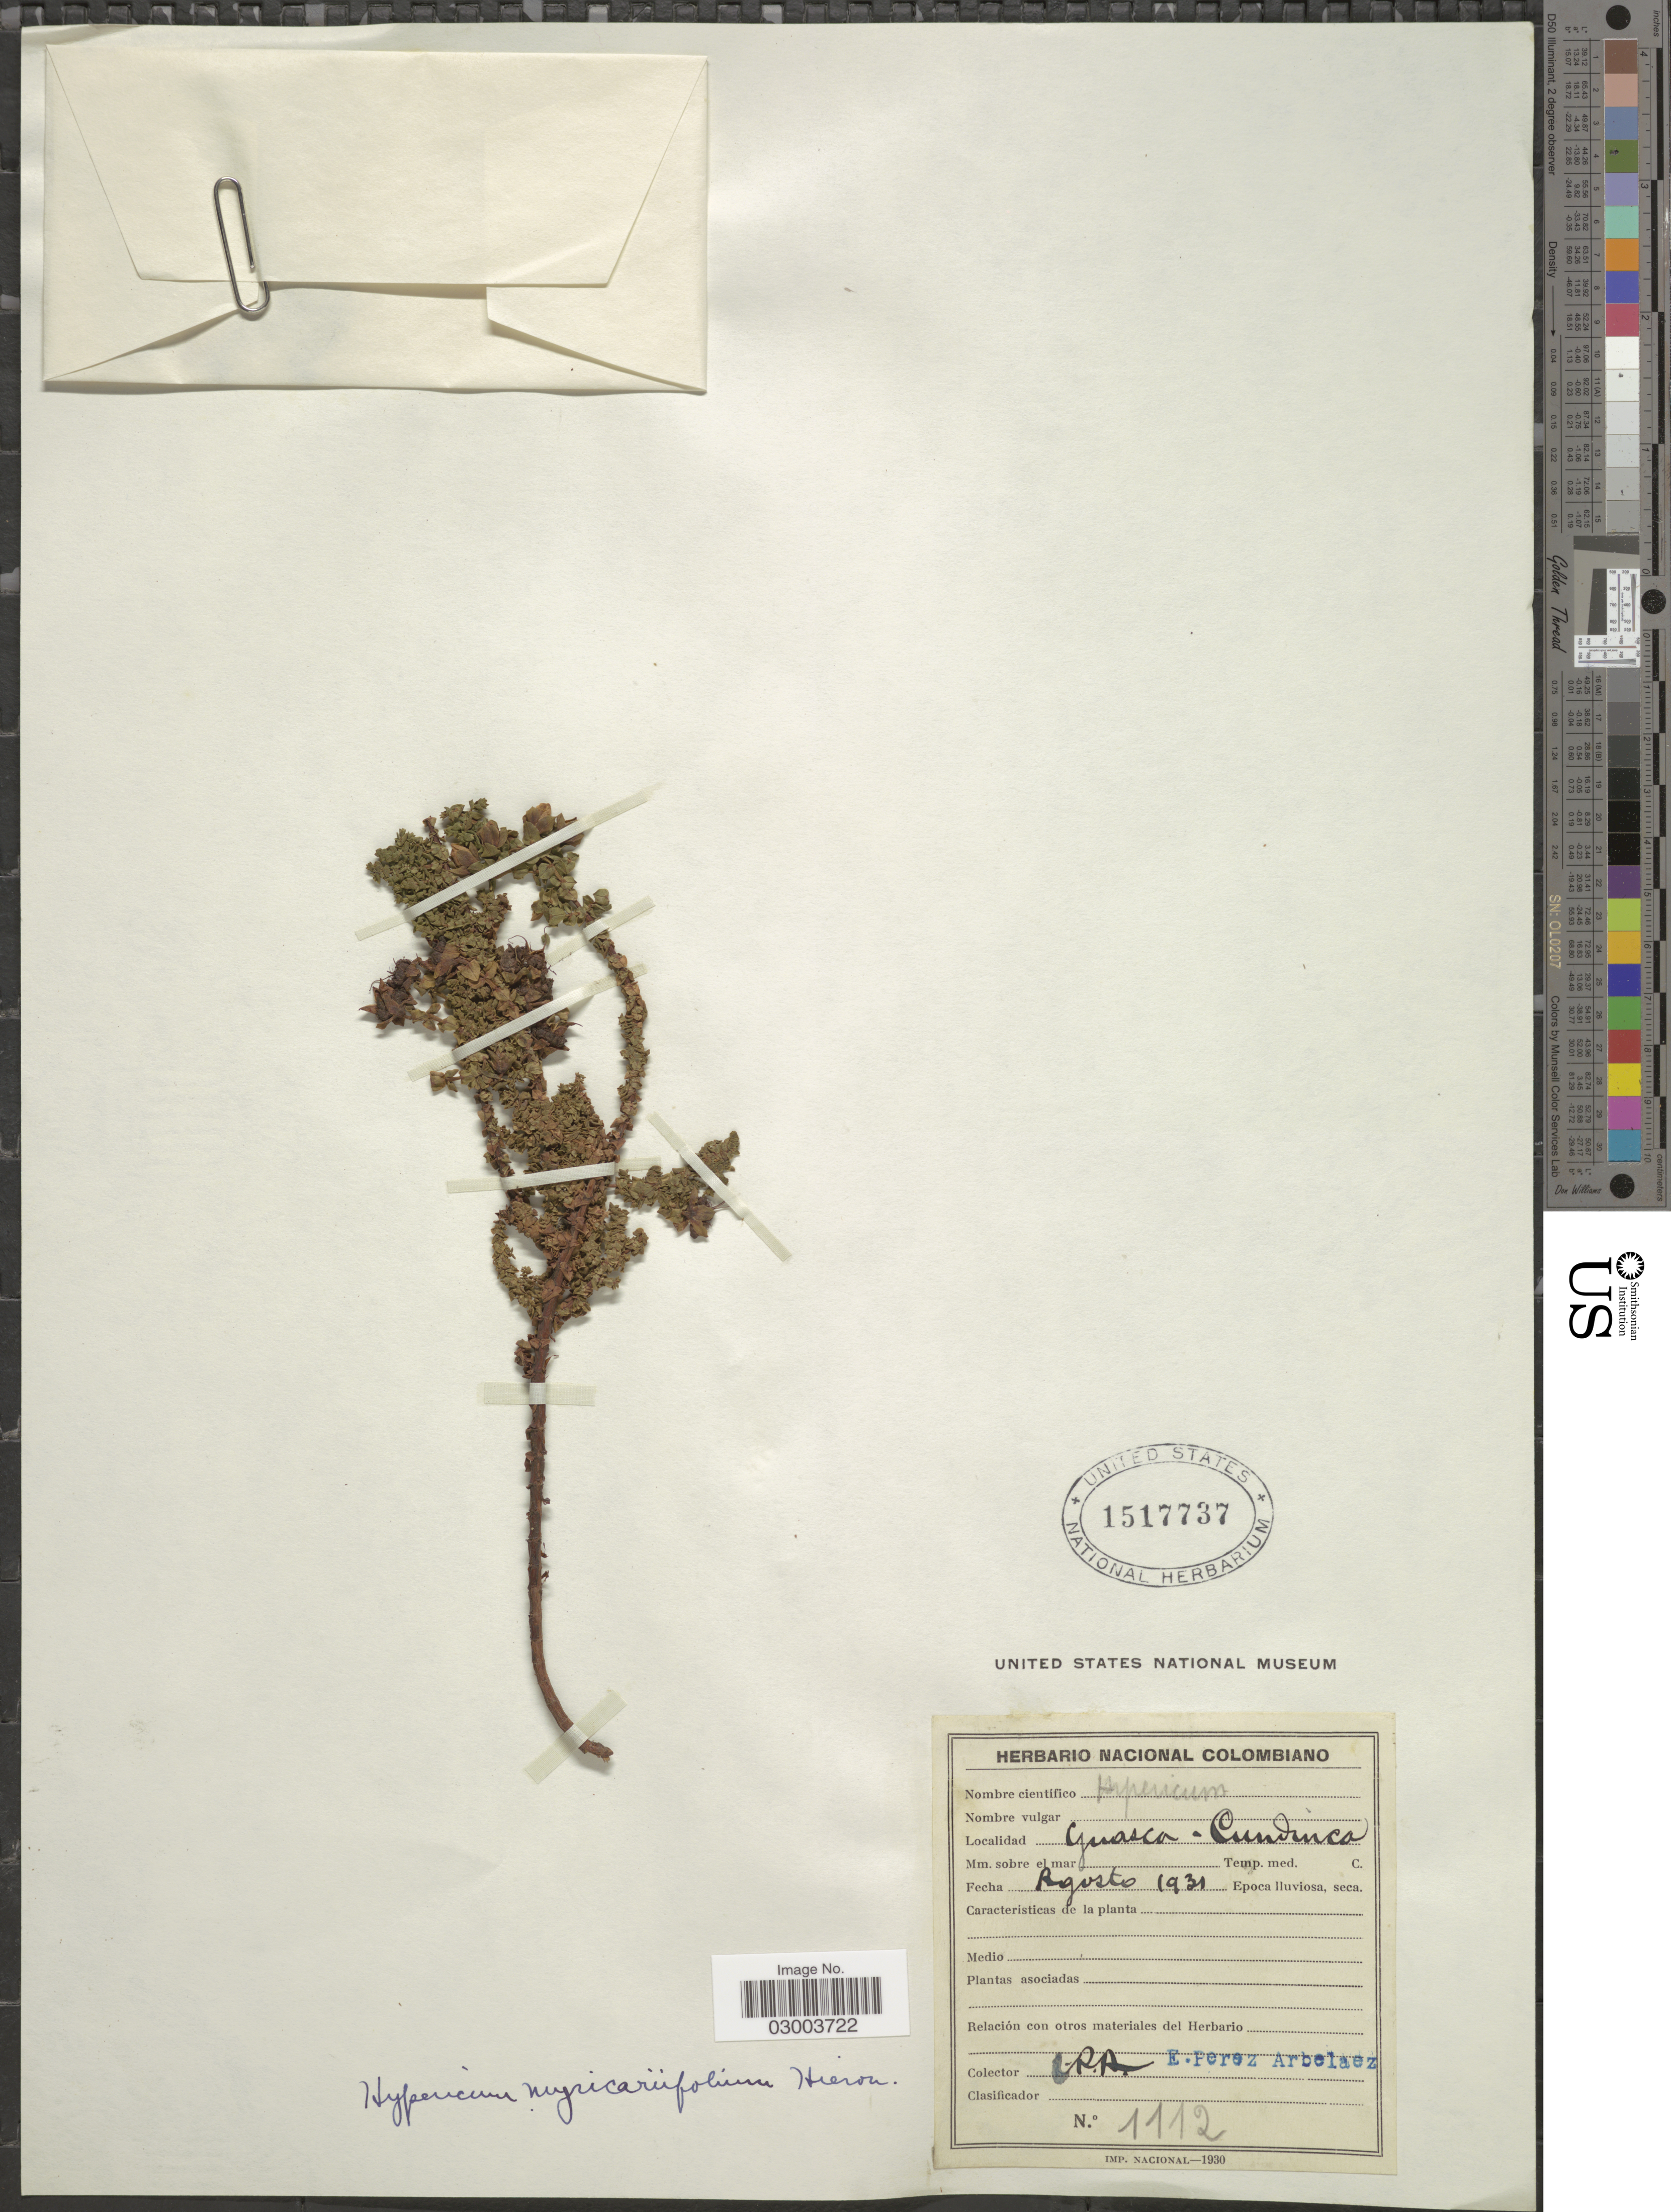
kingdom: Plantae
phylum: Tracheophyta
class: Magnoliopsida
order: Malpighiales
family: Hypericaceae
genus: Hypericum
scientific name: Hypericum goyanesii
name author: Cuatrec.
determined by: Strong, M. T., (US), Smithsonian Institution - National Museum of Natural History (UNITED STATES)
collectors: E. Pérez Arbeláez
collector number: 1112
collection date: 1931-08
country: Colombia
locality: Guasca - Cundinca.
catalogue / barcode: US 1517737